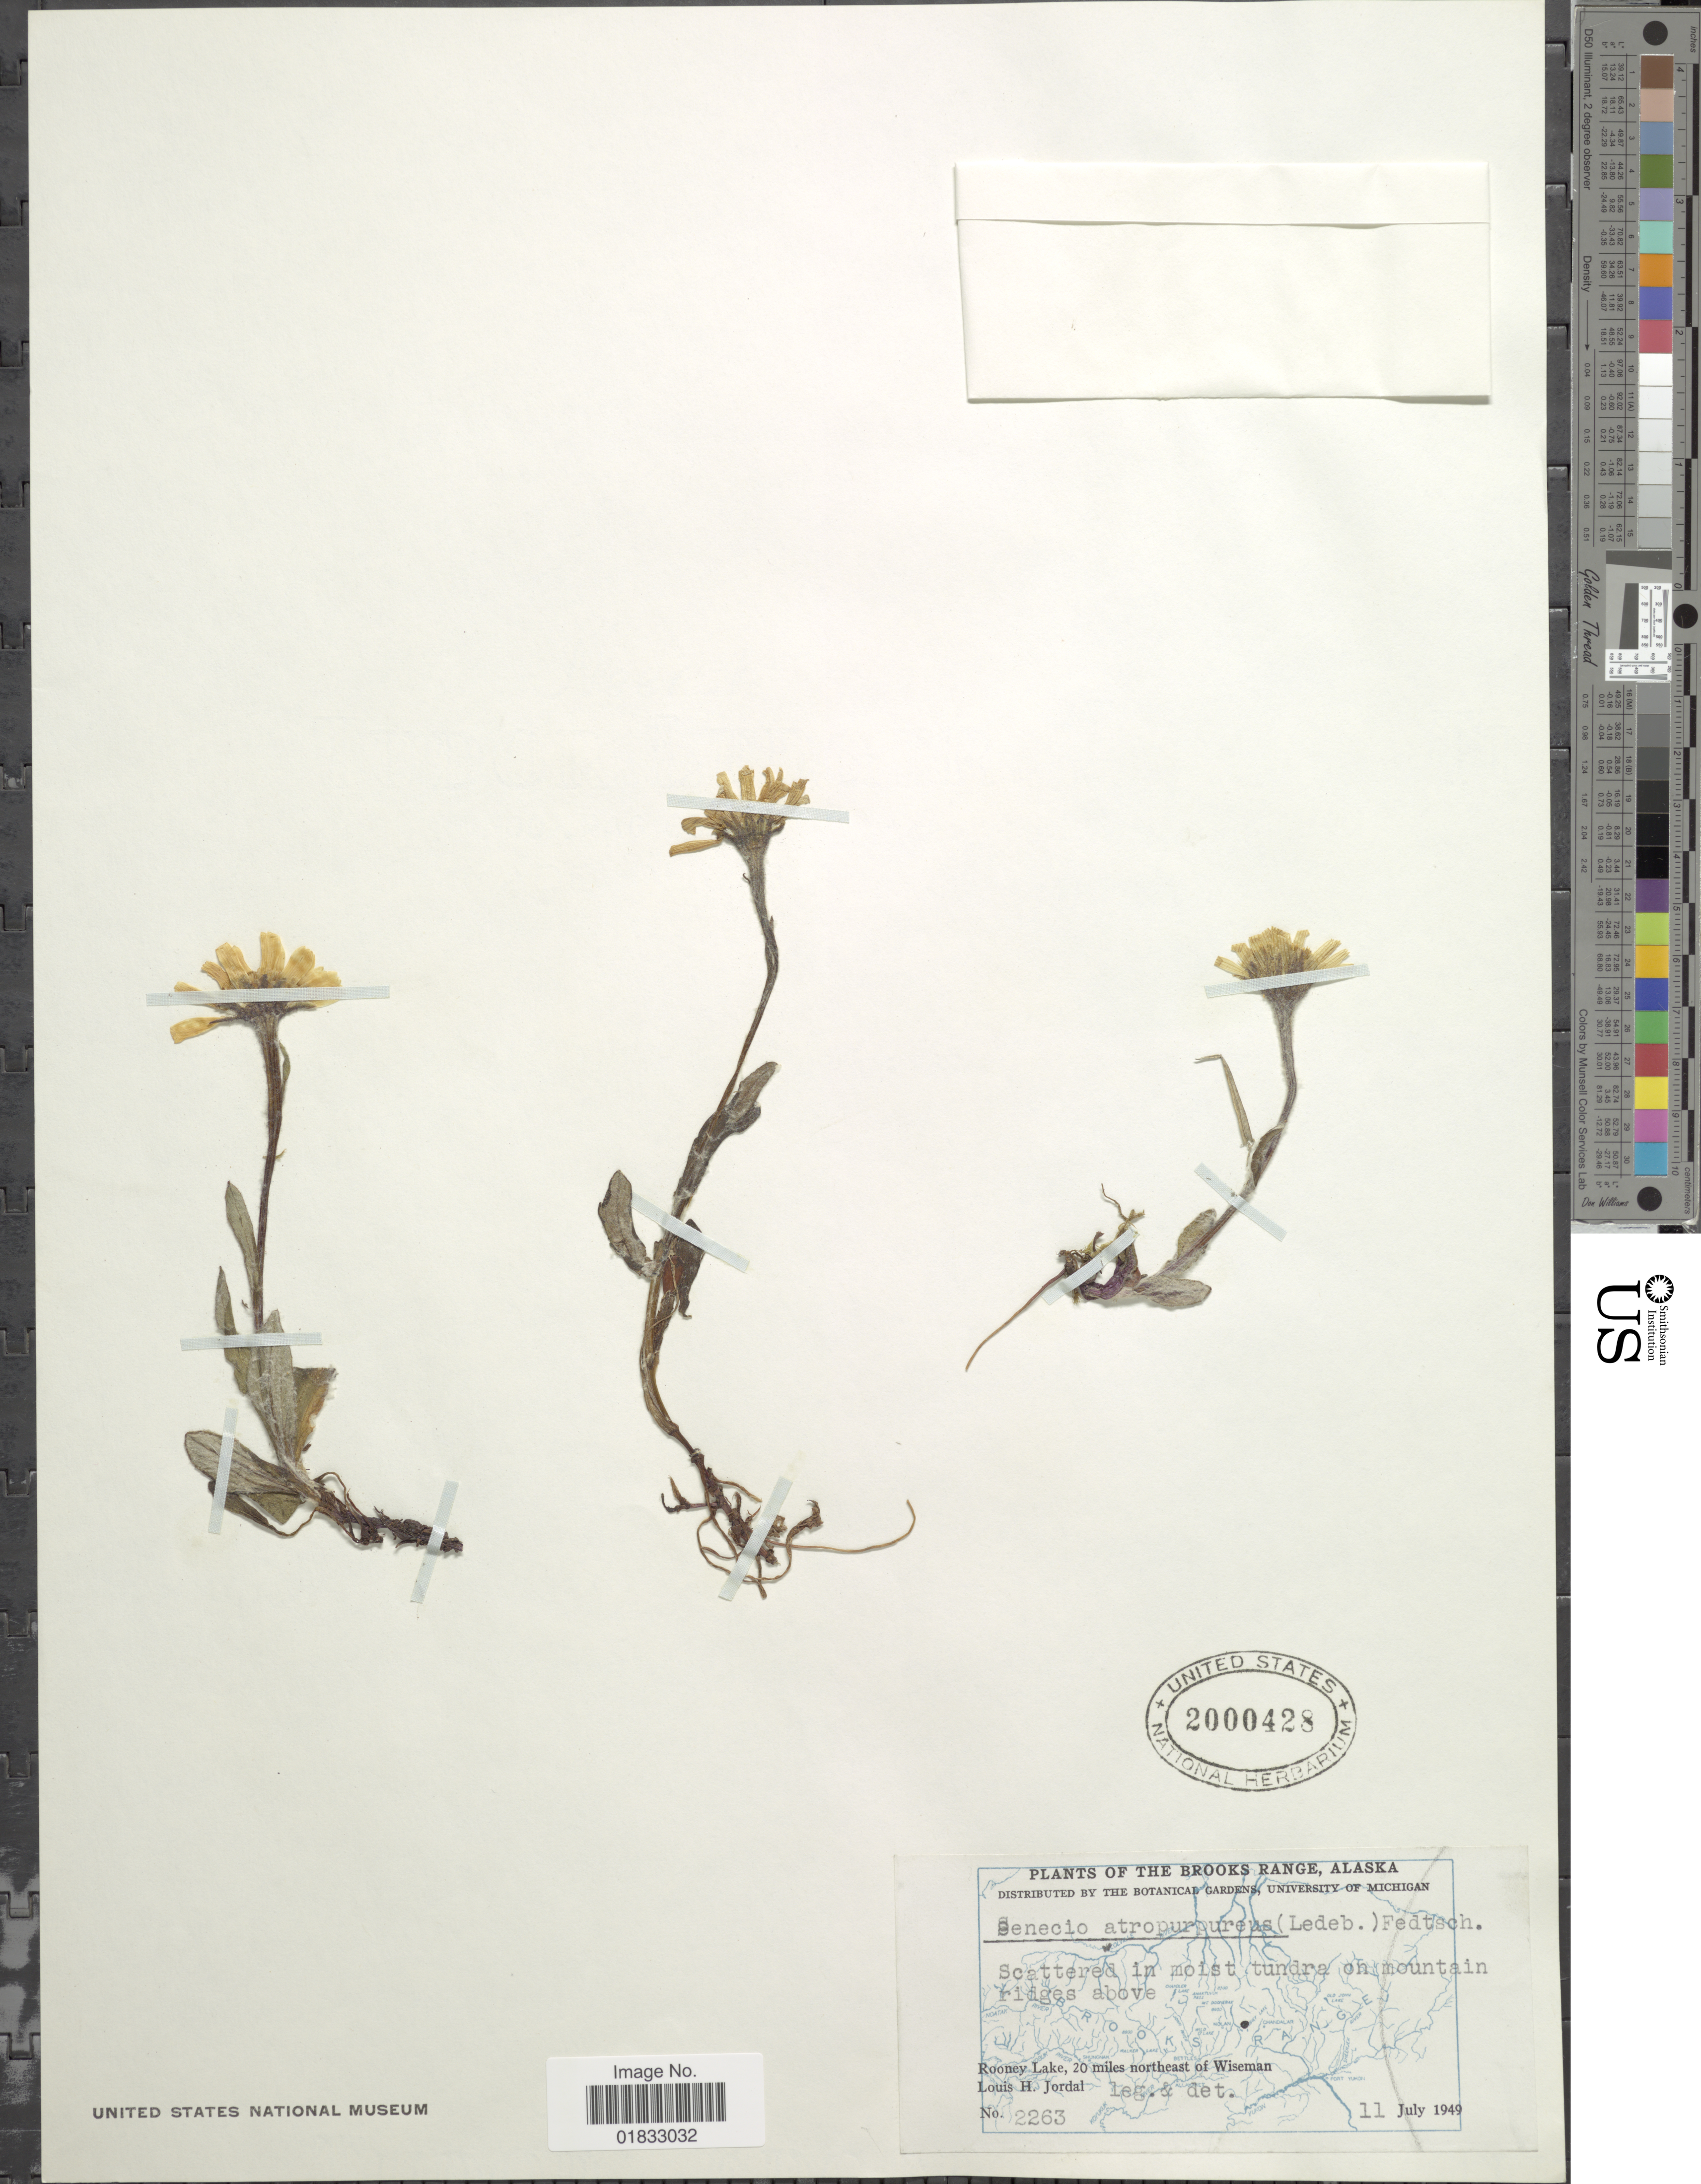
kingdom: Plantae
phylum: Tracheophyta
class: Magnoliopsida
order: Asterales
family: Asteraceae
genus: Tephroseris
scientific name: Tephroseris integrifolia subsp. atropurpurea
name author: (Ledeb.) B. Nord.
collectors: L. Jordal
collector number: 2263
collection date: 1949-07-11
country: United States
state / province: Alaska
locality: Brooks Range, Rooney Lake, 20 miles northeast of Wiseman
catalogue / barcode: US 2000428